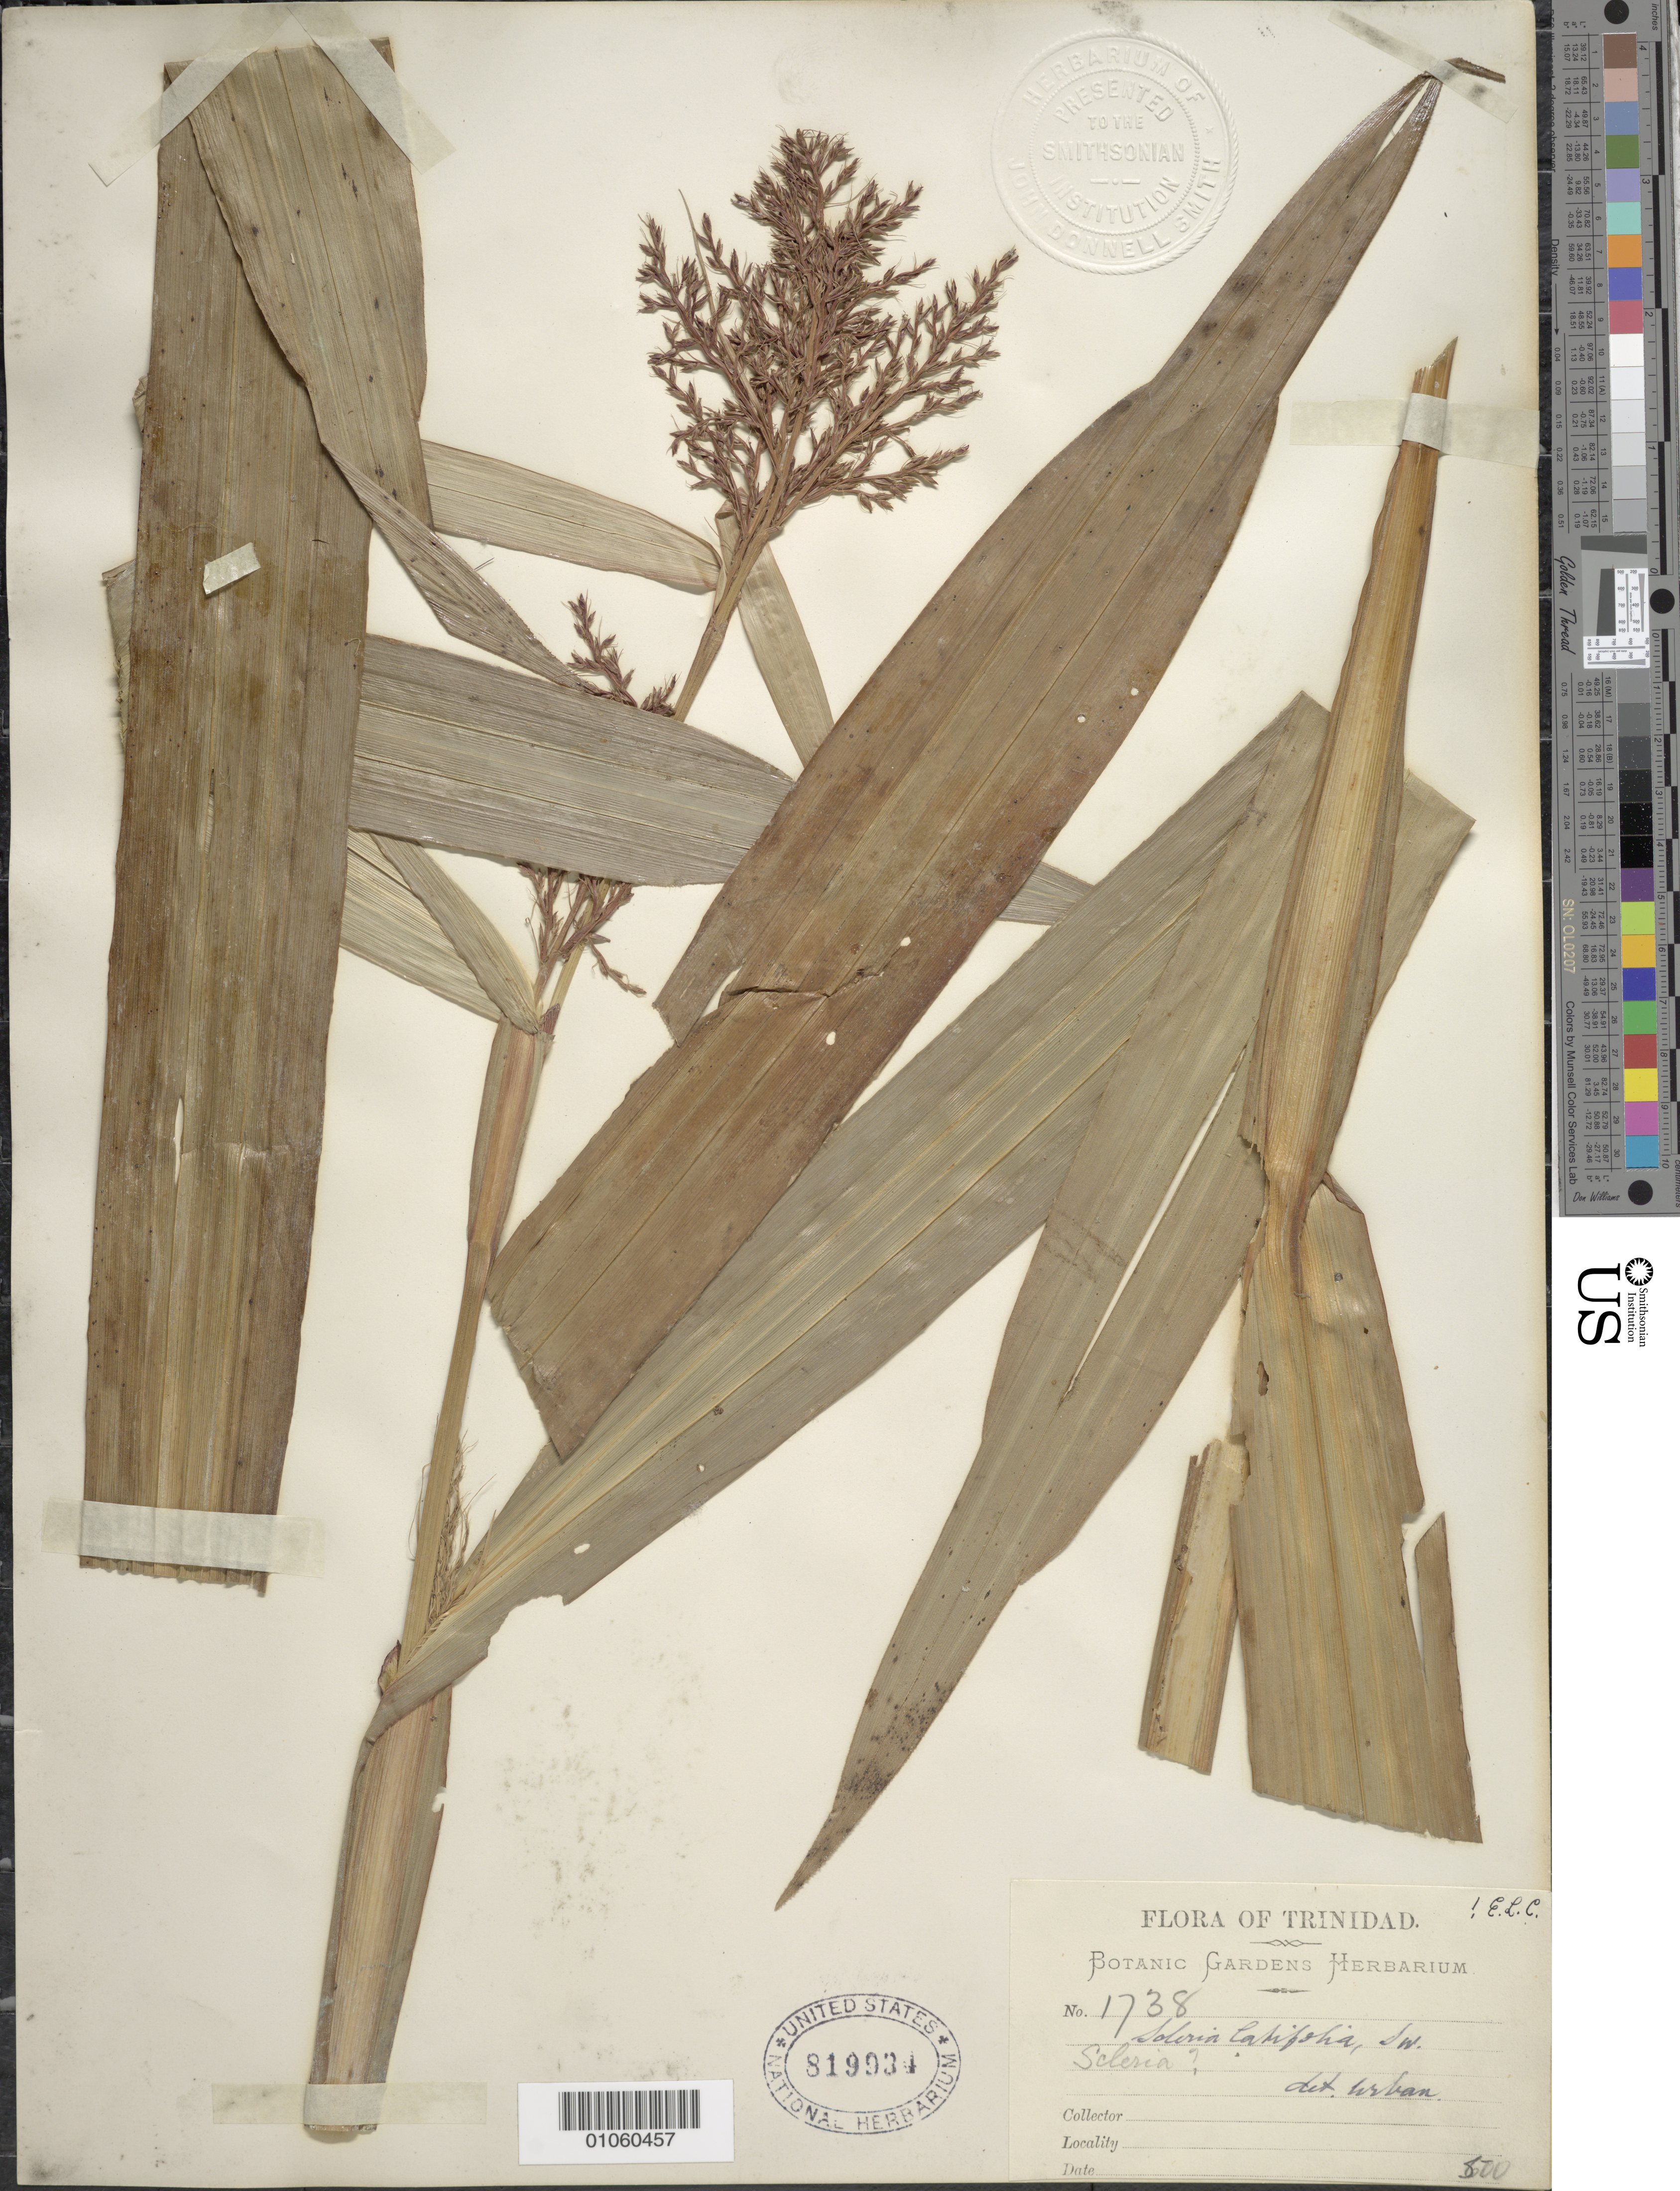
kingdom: Plantae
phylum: Tracheophyta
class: Liliopsida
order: Poales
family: Cyperaceae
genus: Scleria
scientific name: Scleria latifolia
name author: Sw.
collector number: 1738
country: Trinidad and Tobago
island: Trinidad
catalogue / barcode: US 819934